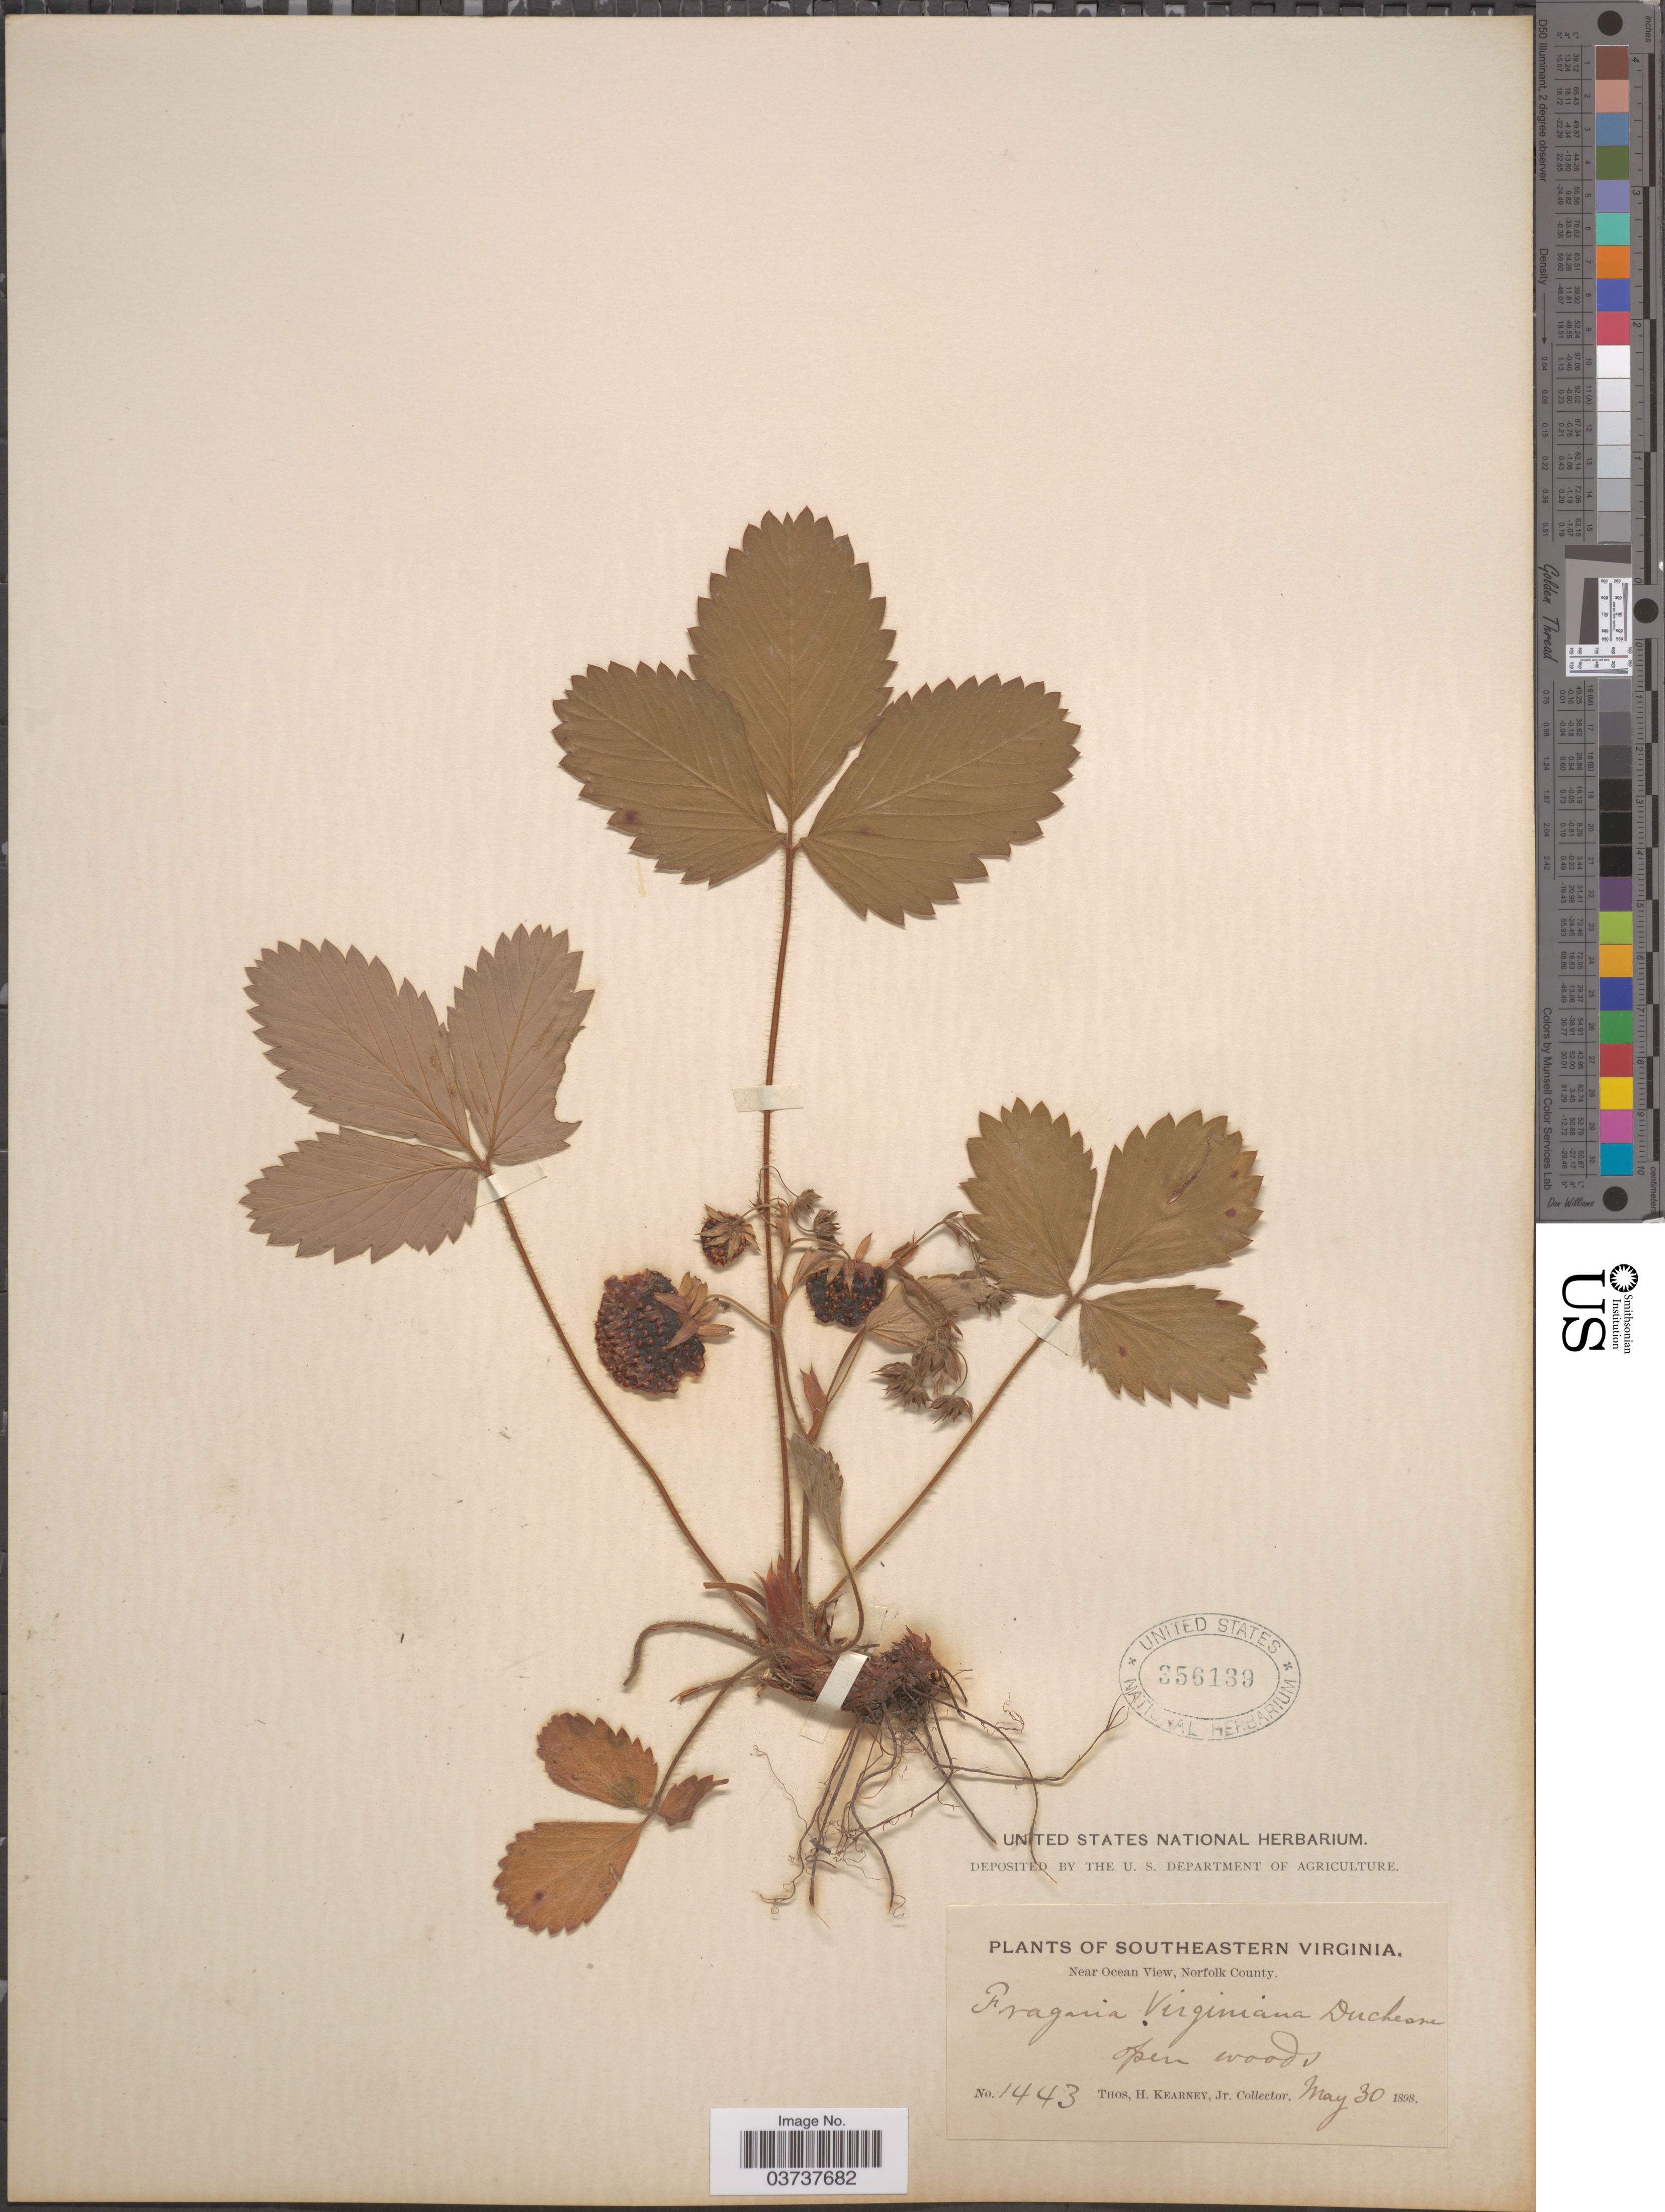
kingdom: Plantae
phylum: Tracheophyta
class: Magnoliopsida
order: Rosales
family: Rosaceae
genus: Fragaria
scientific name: Fragaria virginiana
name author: Mill.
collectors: T. H. Kearney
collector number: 1443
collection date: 1898-05-30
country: United States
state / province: Virginia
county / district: City of Norfolk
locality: Southeastern Virginia. Near Ocean View, Norfolk County.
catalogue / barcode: US 356139